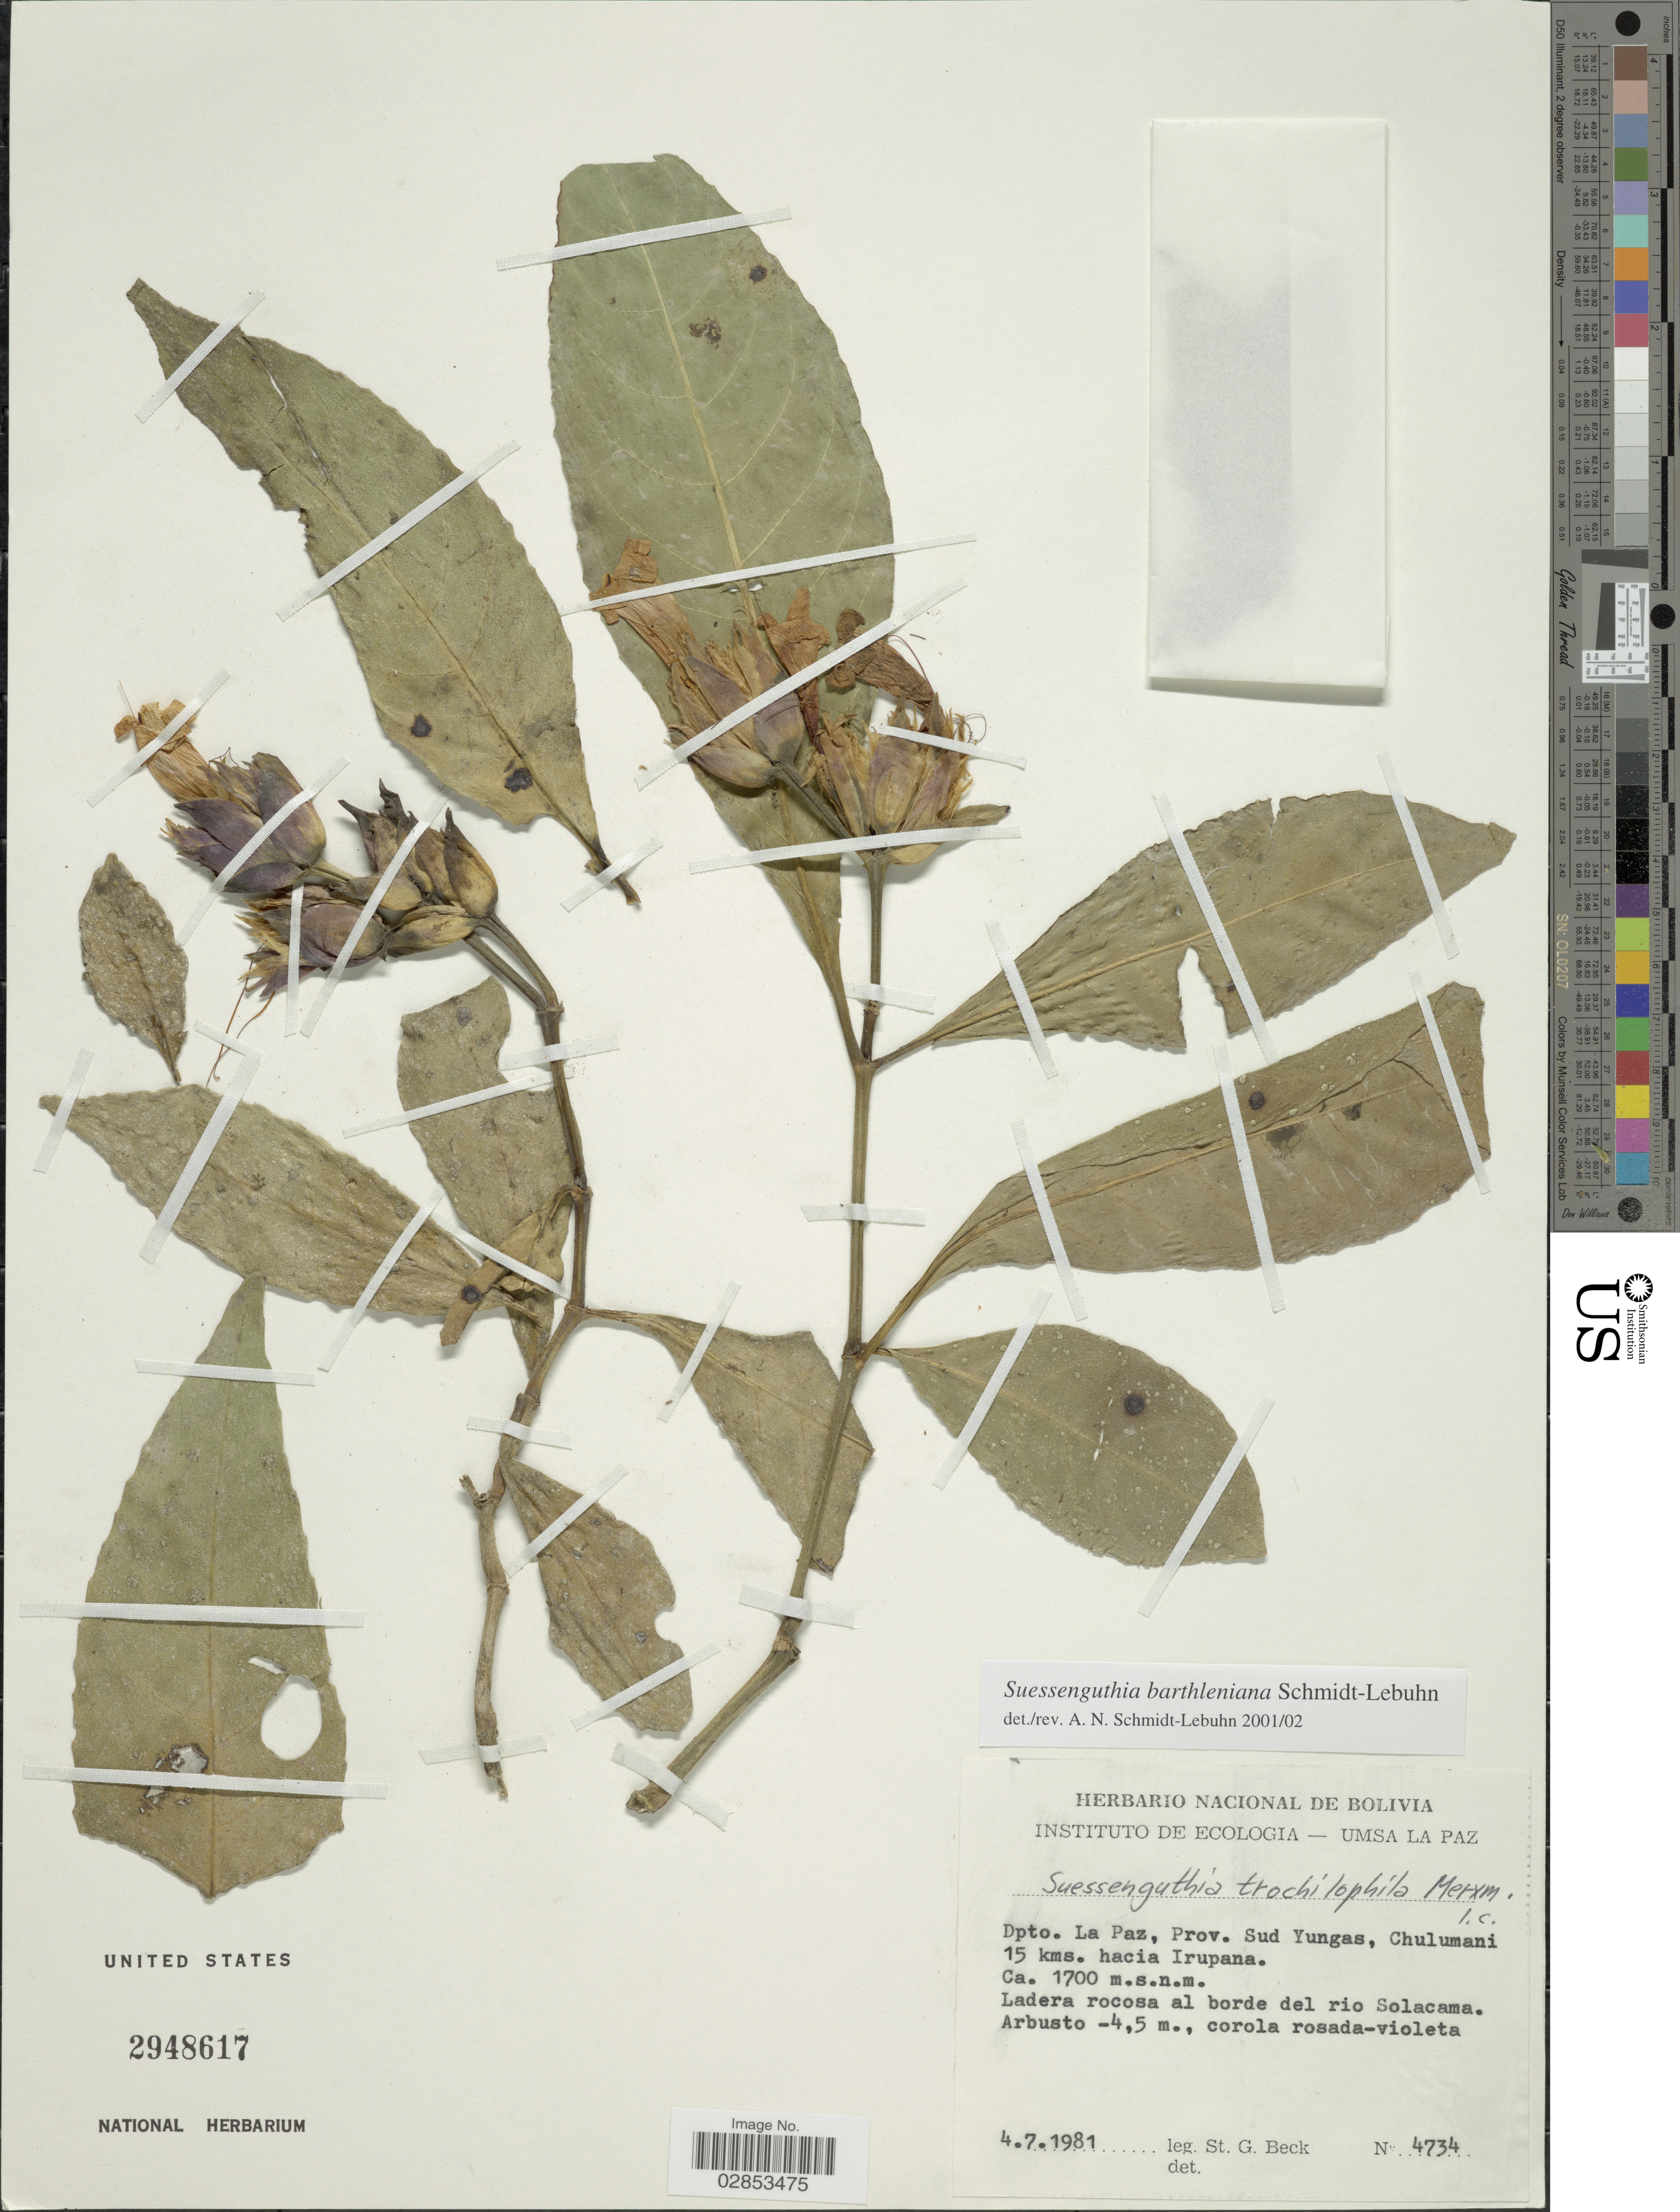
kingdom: Plantae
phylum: Tracheophyta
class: Magnoliopsida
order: Lamiales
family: Acanthaceae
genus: Suessenguthia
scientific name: Suessenguthia barthleniana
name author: Schmidt-Leb.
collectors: S. G. Beck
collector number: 4734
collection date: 1981-07-04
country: Bolivia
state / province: La Paz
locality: Dpto. La Paz, Prov. Sud Yungas, Chulumani 15 kms. hacia Irupana.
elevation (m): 1700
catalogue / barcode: US 2948617